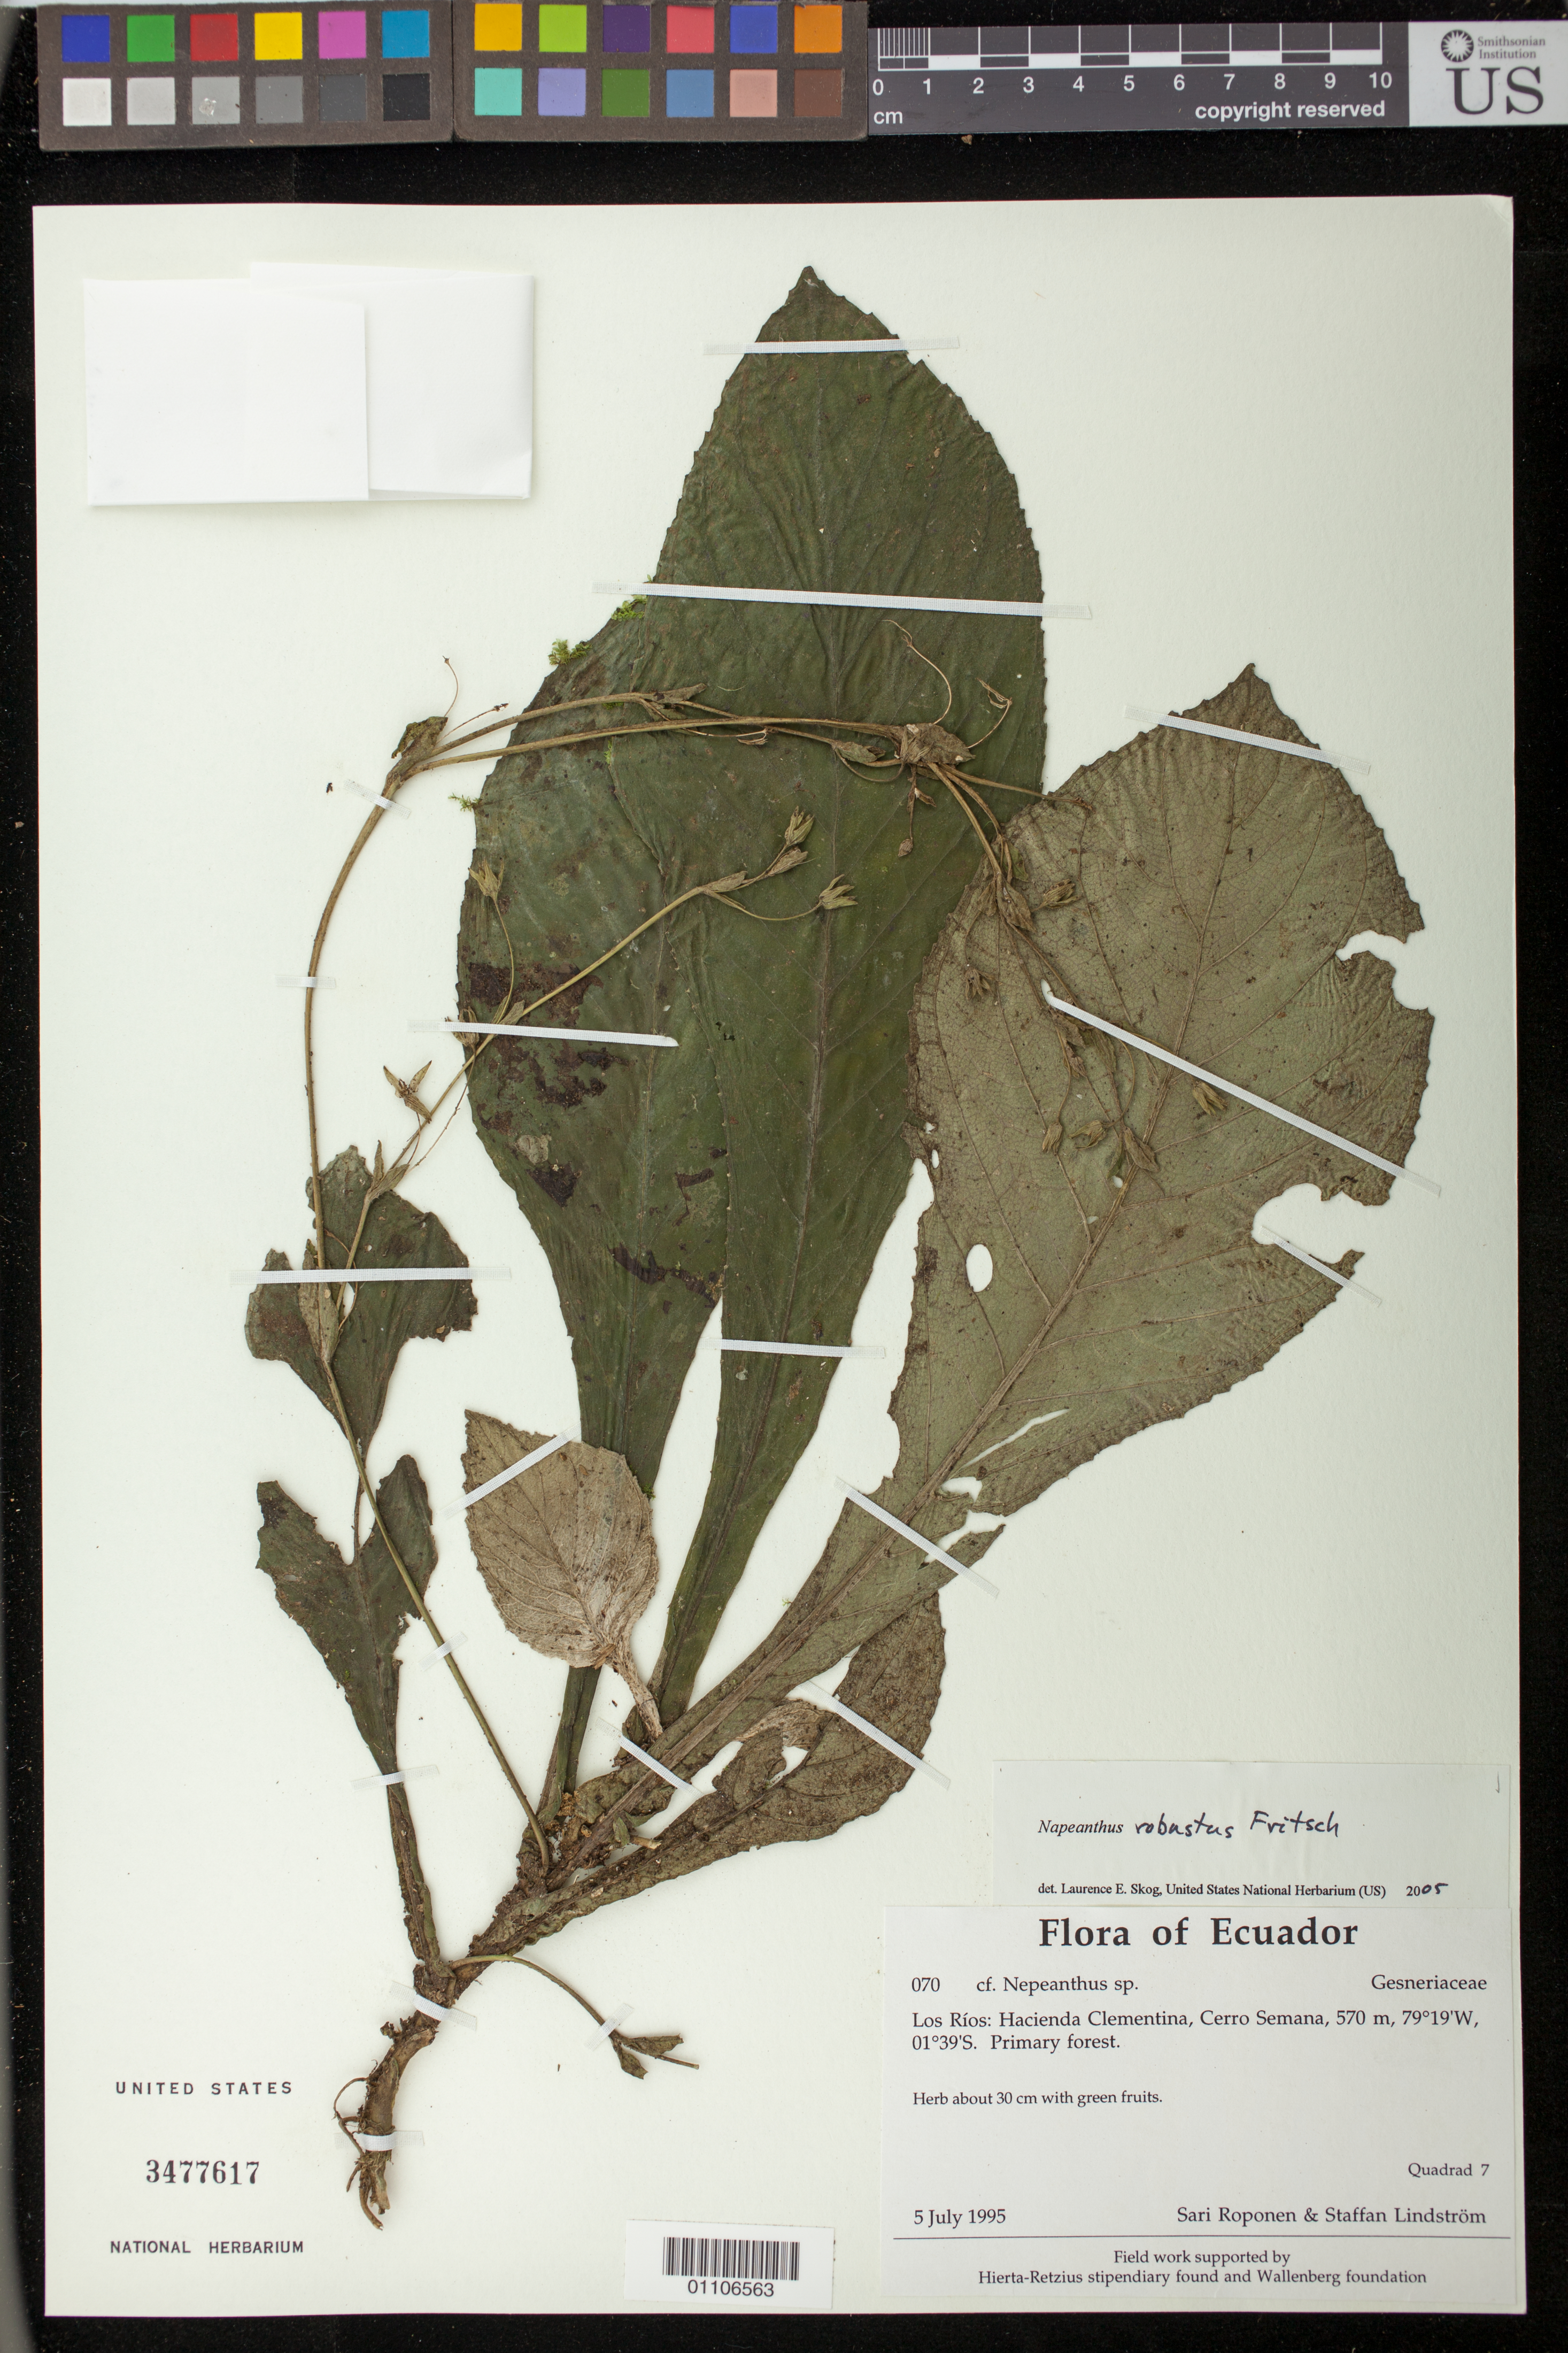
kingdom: Plantae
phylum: Tracheophyta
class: Magnoliopsida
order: Lamiales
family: Gesneriaceae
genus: Napeanthus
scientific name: Napeanthus robustus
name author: Fritsch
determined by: Skog, Laurence E.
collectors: S. Roponen & S. Lindstrom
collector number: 70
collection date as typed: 05 Jul 1995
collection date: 1995-07-05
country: Ecuador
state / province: Los Ríos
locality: Los Ríos: Hacienda Clementina, Cerro Semana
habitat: Primary forest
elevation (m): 570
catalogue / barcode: US 3477617